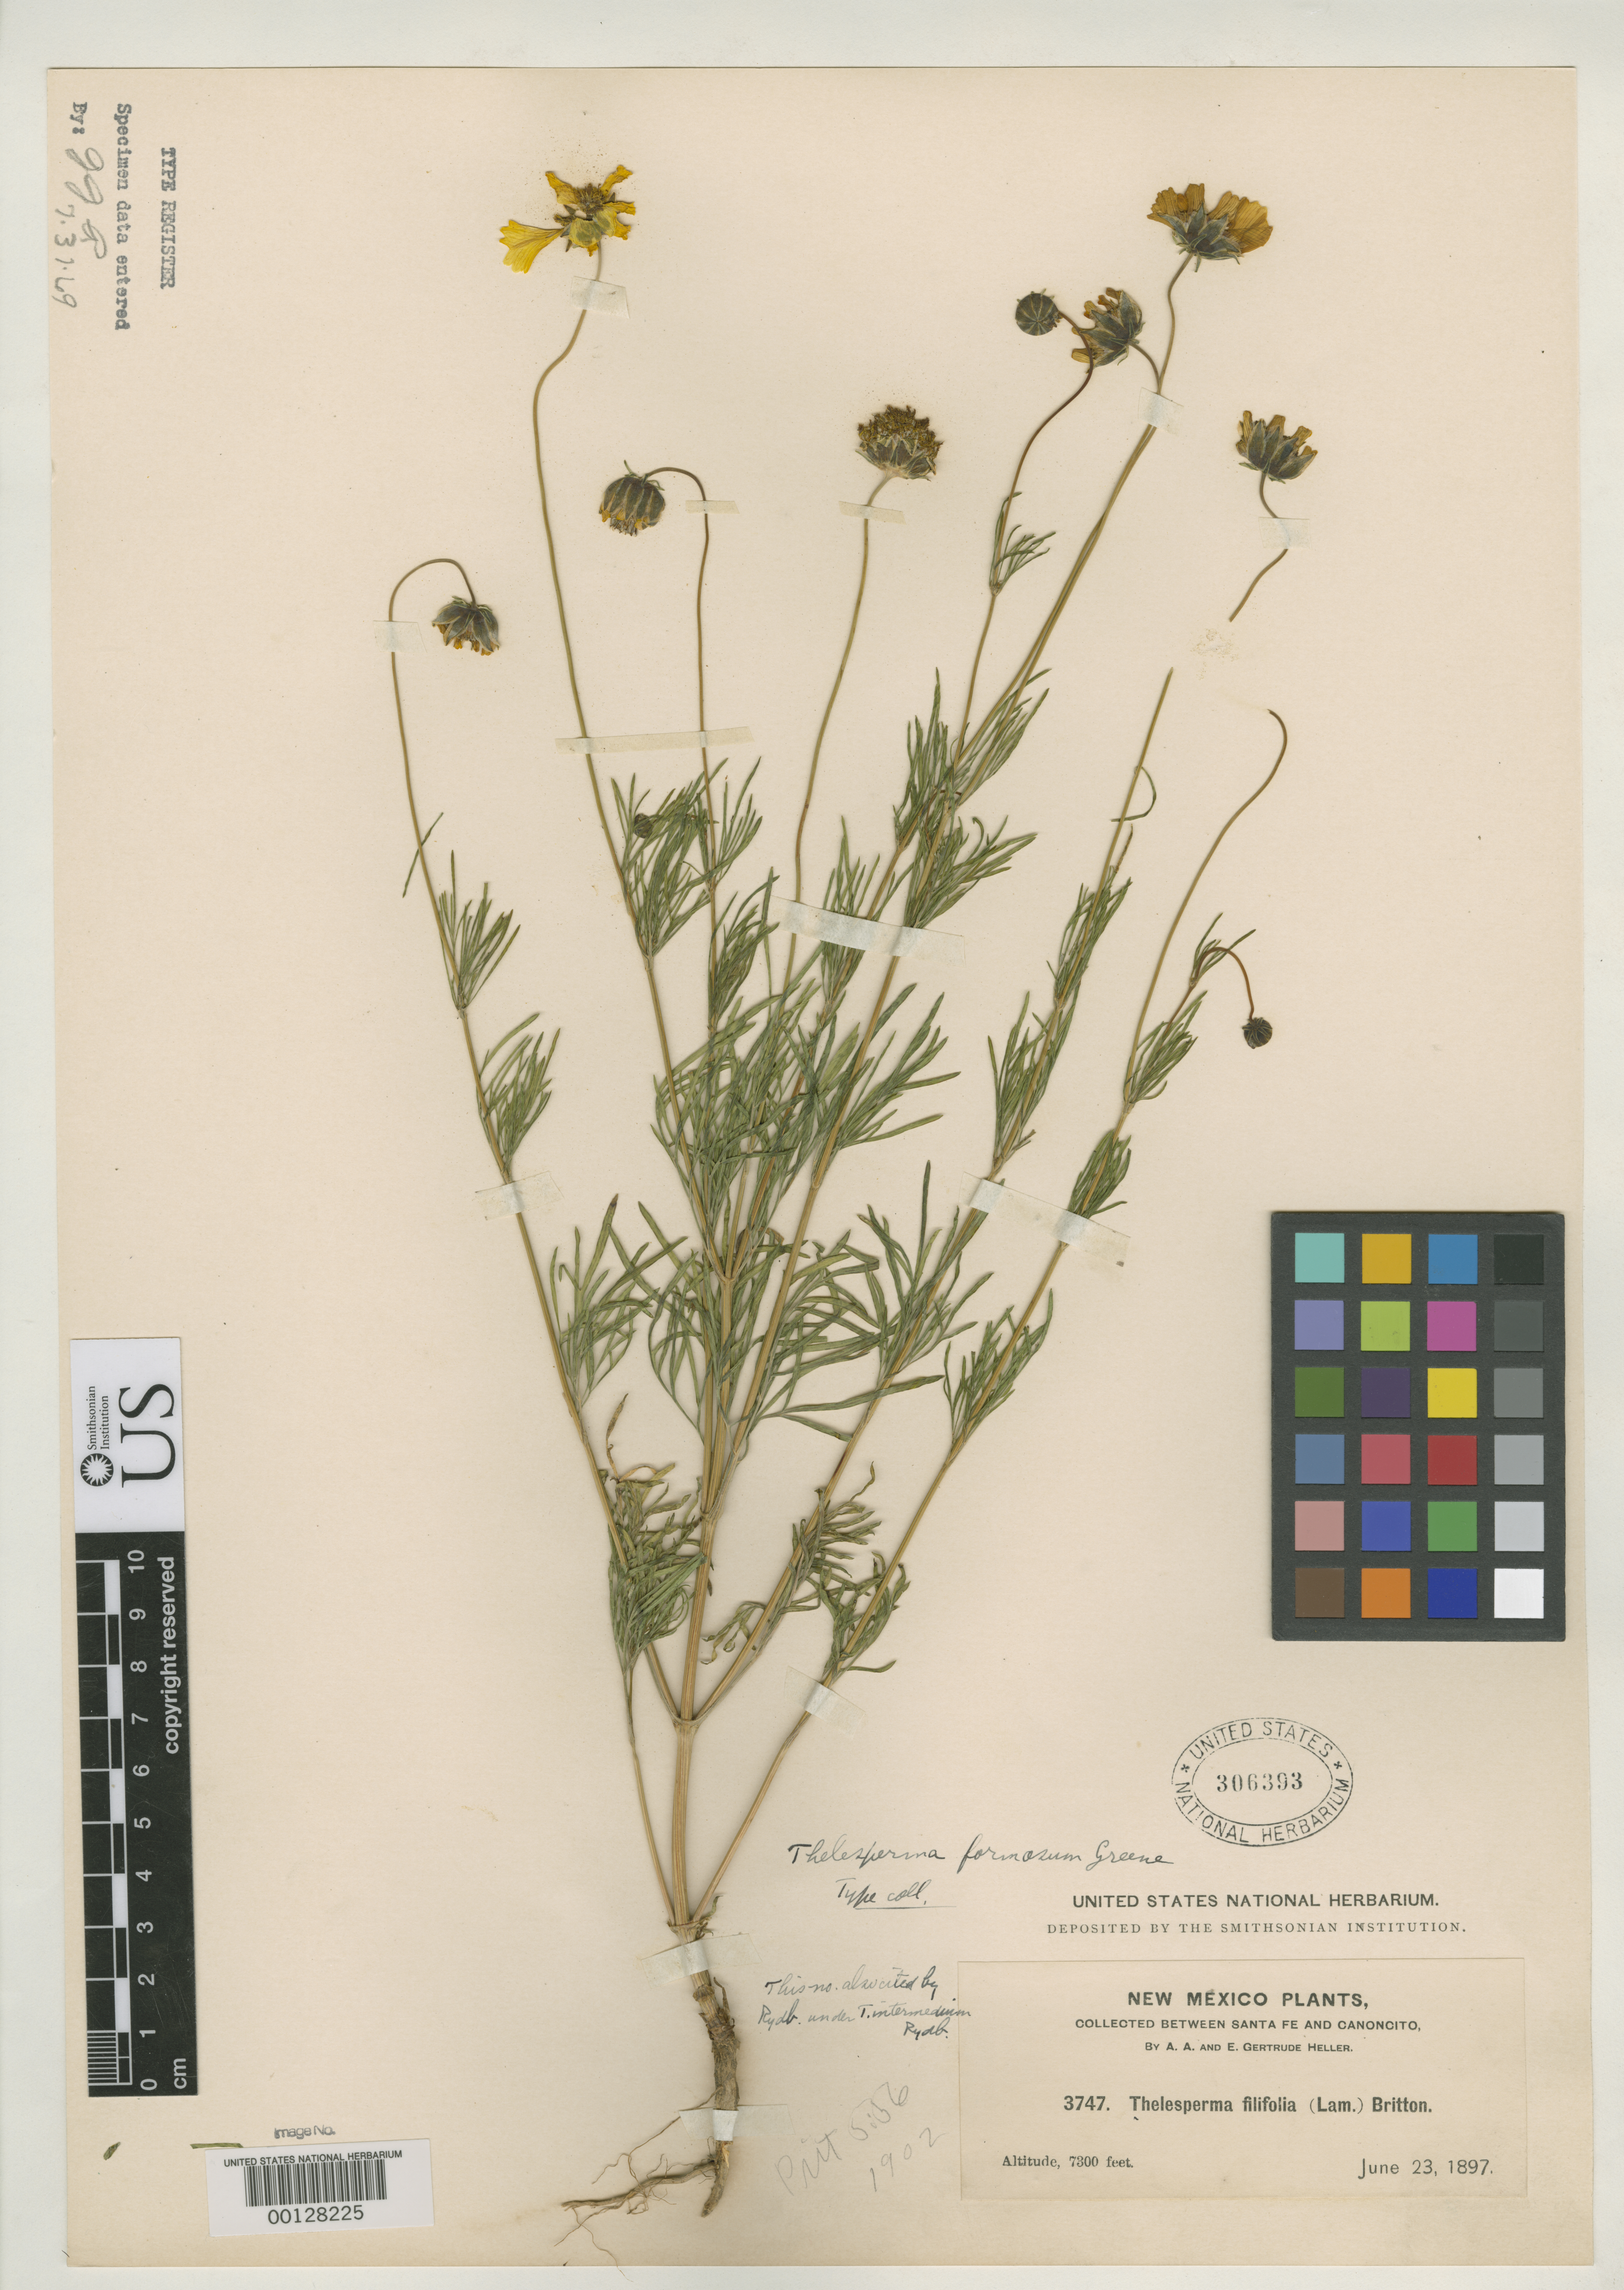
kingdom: Plantae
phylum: Tracheophyta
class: Magnoliopsida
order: Asterales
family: Asteraceae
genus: Thelesperma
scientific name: Thelesperma formosum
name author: Greene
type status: Isotype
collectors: A. A. Heller & E. G. Heller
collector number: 3747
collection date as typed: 23 Jun 1897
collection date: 1897-06-23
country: United States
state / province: New Mexico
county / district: Santa Fe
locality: Between Santa Fe and Canoncito; alt. 7300 ft.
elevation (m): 2225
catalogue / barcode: US 306393